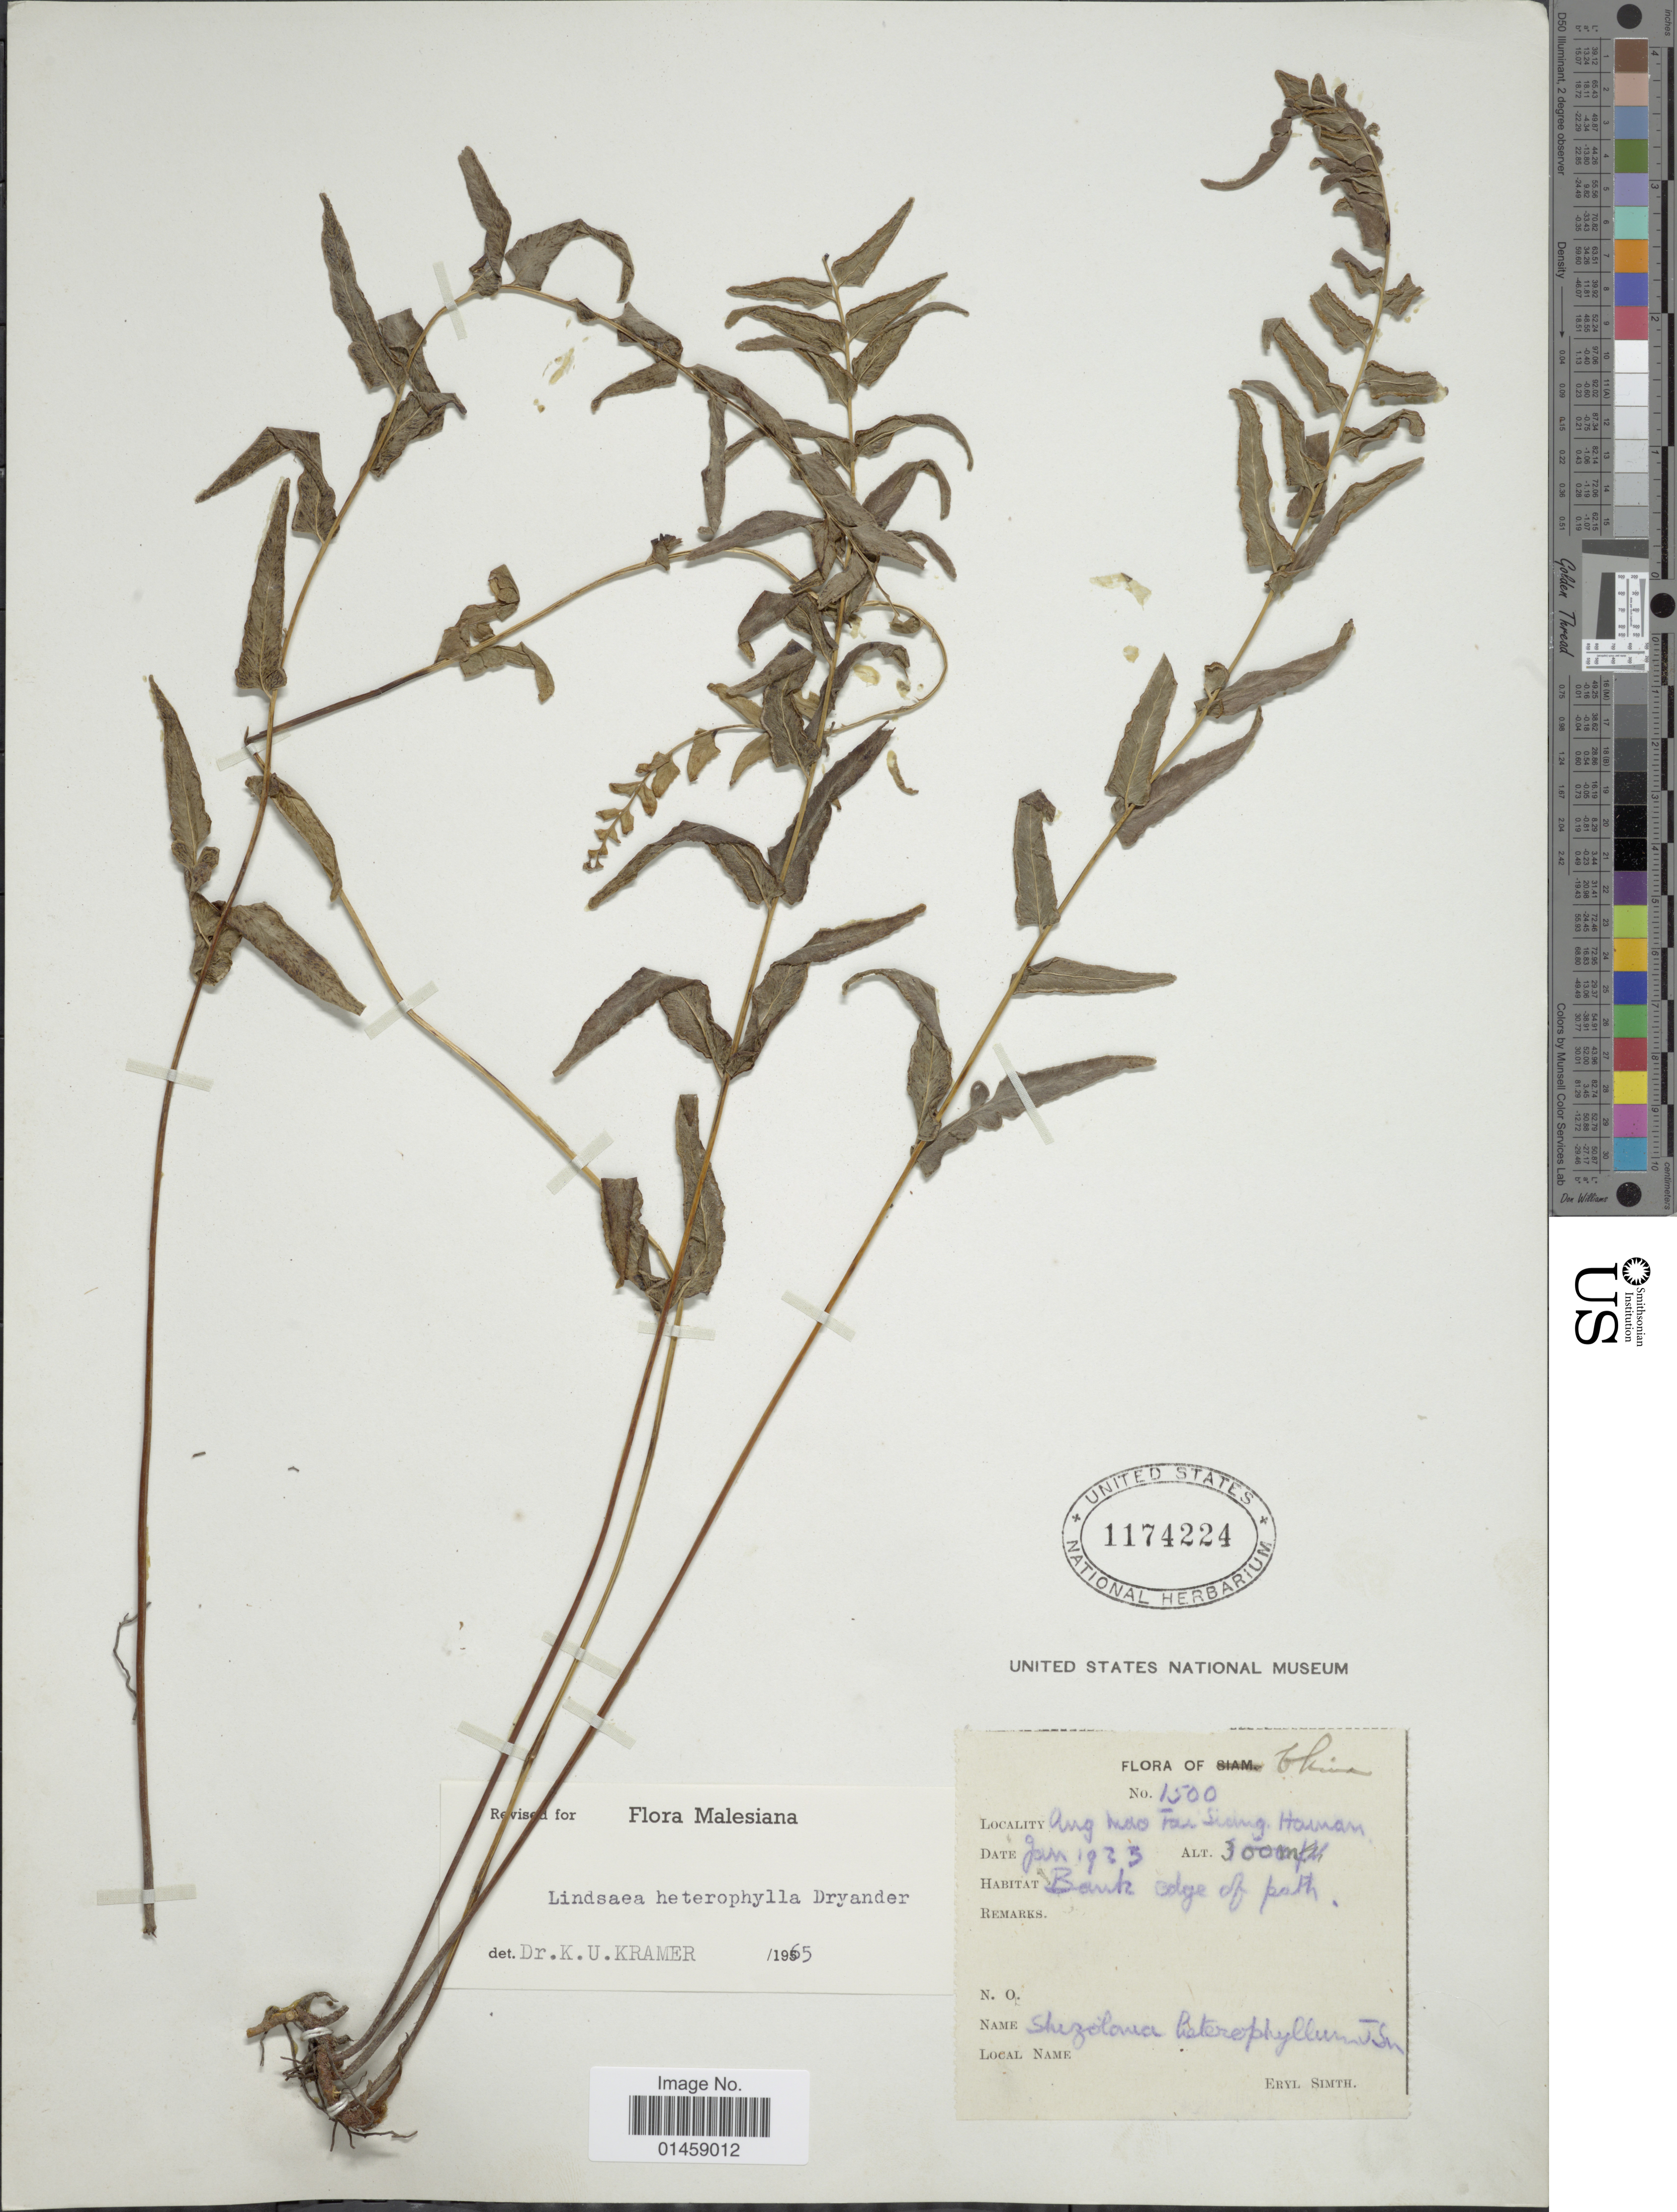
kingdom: Plantae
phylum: Tracheophyta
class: Polypodiopsida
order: Polypodiales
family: Lindsaeaceae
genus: Lindsaea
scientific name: Lindsaea heterophylla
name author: Dryand.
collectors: C. E. Smith Jr.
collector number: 1500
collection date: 1933-01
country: China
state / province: Hainan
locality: Ang Hiao Fai Siaing. Bank edge of path.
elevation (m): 300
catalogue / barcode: US 1174224